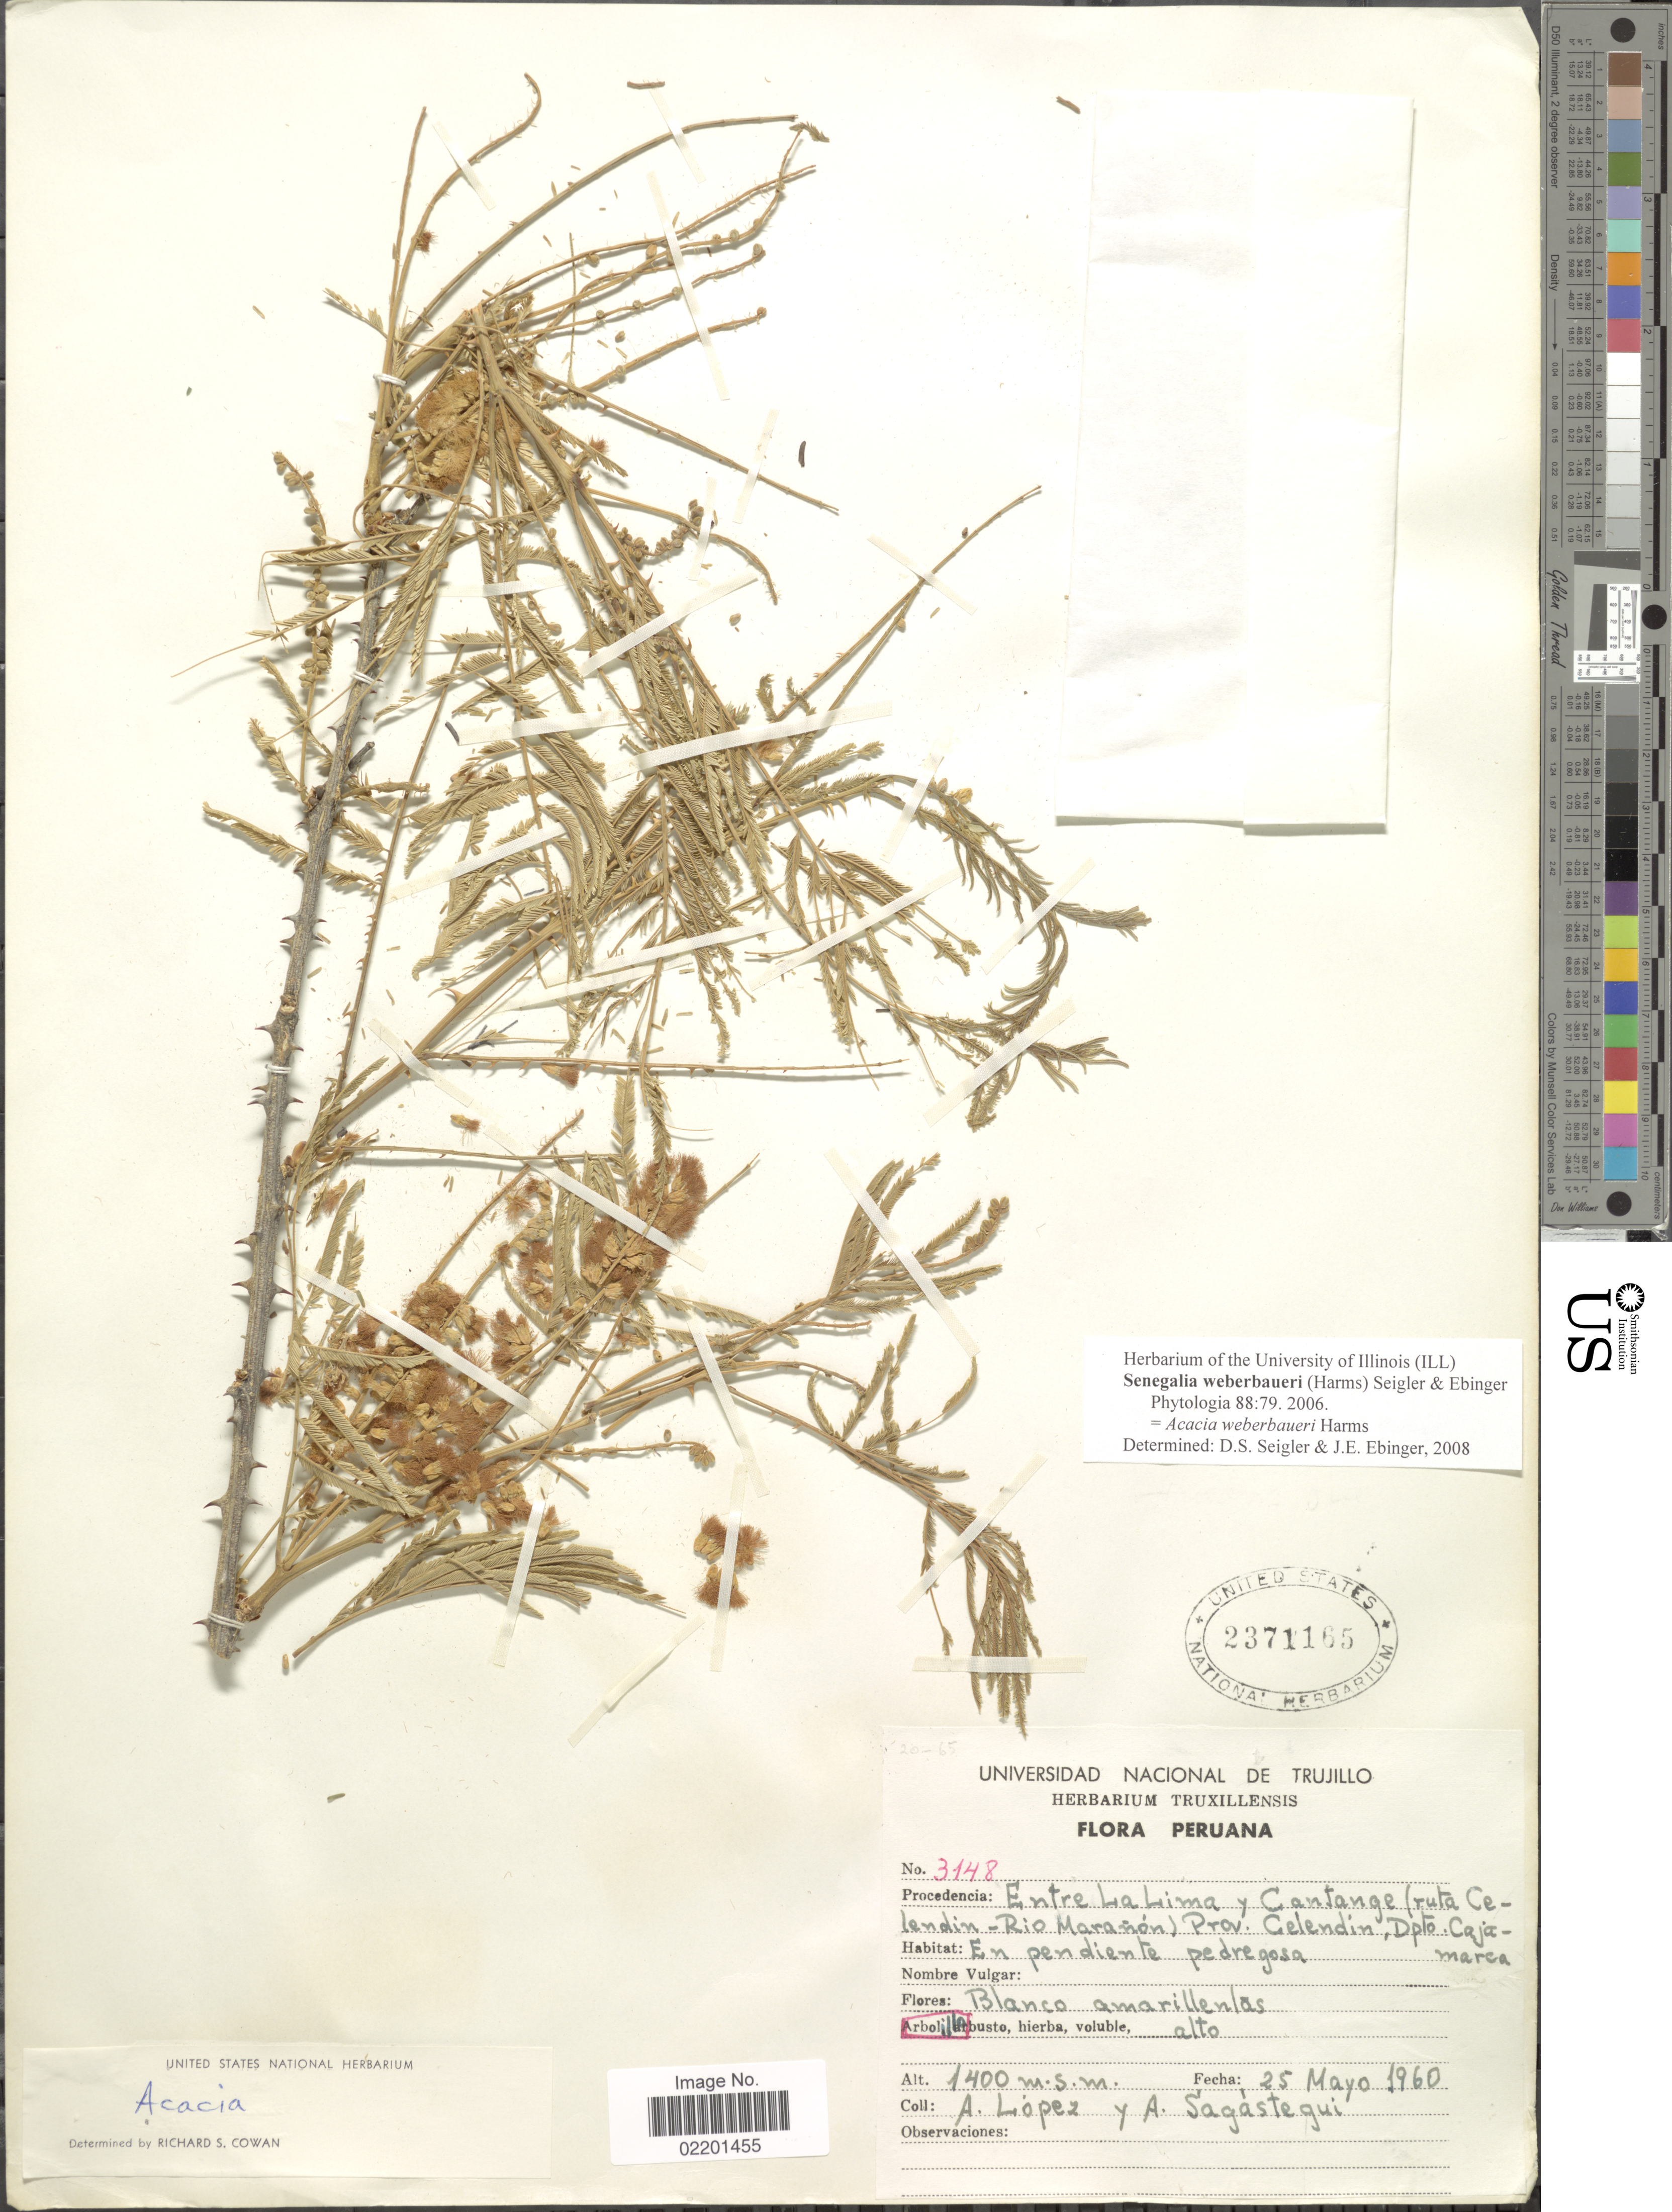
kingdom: Plantae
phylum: Tracheophyta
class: Magnoliopsida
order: Fabales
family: Fabaceae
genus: Senegalia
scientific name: Senegalia weberbaueri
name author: (Harms) Seigler & Ebinger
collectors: A. López & A. Sagástequi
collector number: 3148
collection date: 1960-05-25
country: Peru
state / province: Cajamarca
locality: Entre La Lima y Cantange (ruta Celendin - Ri Maranon) Prov. Celendin, Dpto. Cajamarca.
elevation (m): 1400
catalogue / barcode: US 2371165